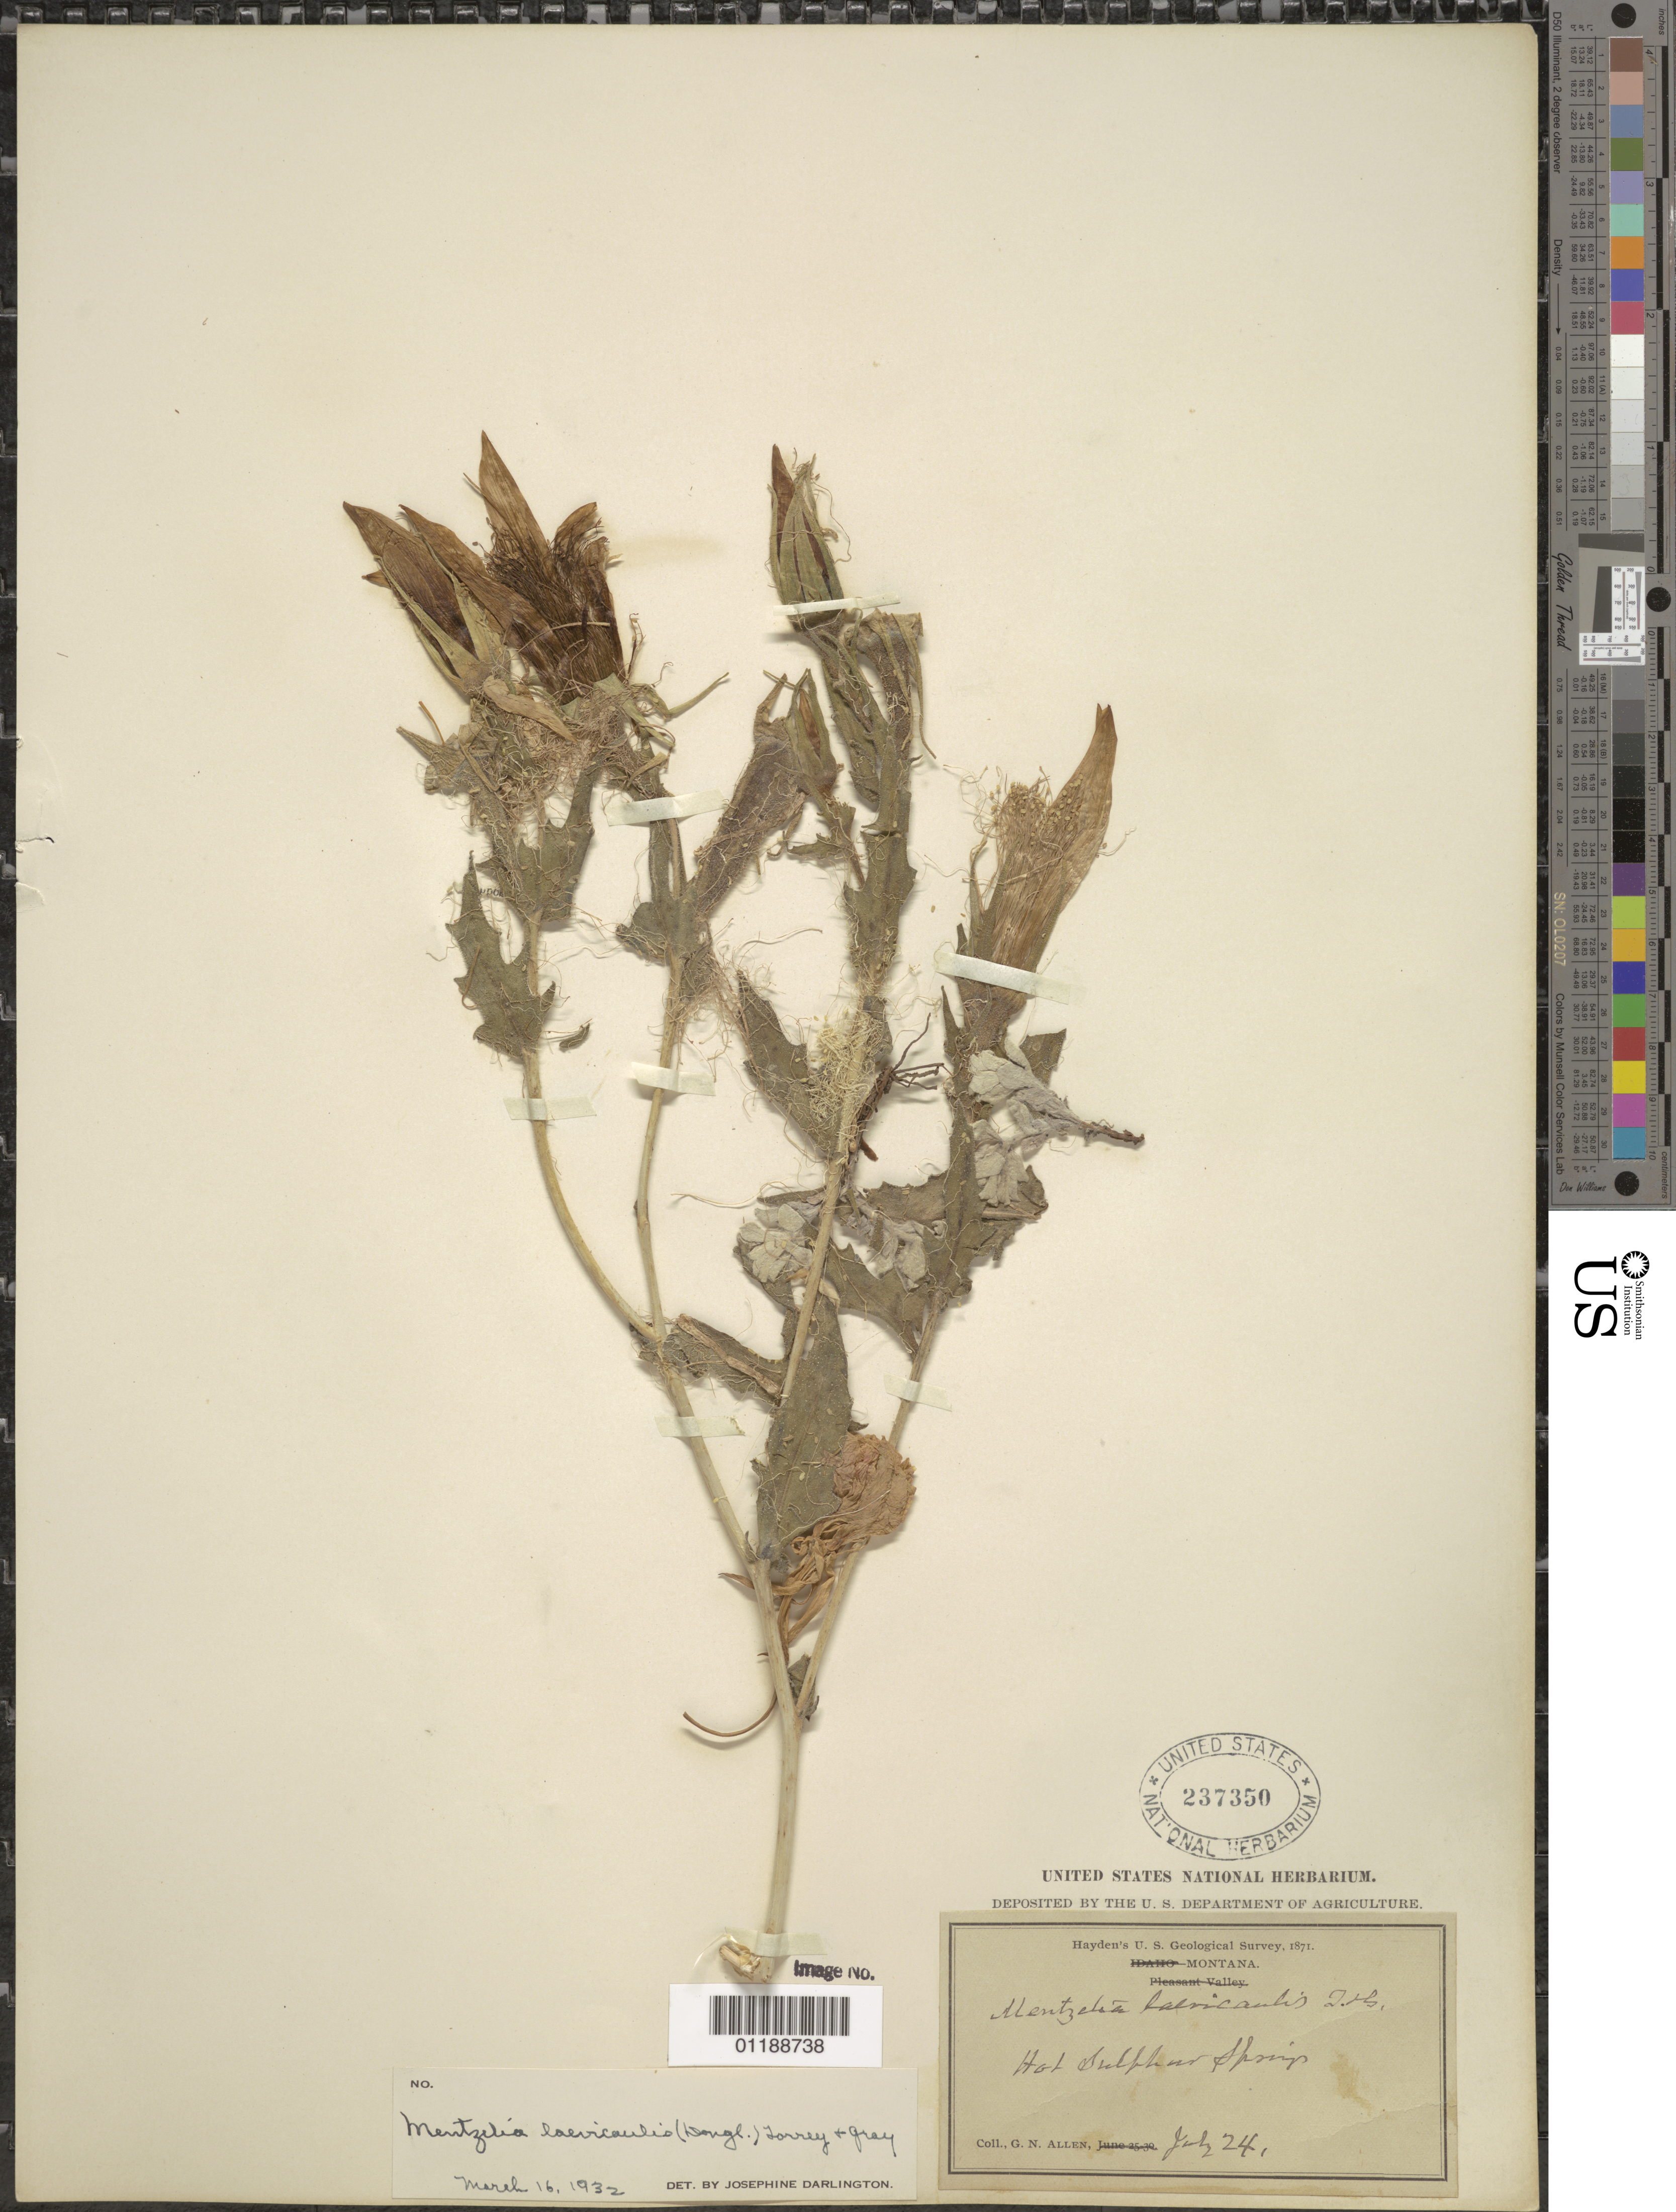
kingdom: Plantae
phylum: Tracheophyta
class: Magnoliopsida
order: Cornales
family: Loasaceae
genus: Mentzelia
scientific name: Mentzelia laevicaulis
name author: (Douglas ex Hook.) Torr. & A. Gray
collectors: G. N. Allen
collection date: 1871-07-24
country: United States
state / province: Montana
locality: Hot Sulphur Springs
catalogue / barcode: US 237350